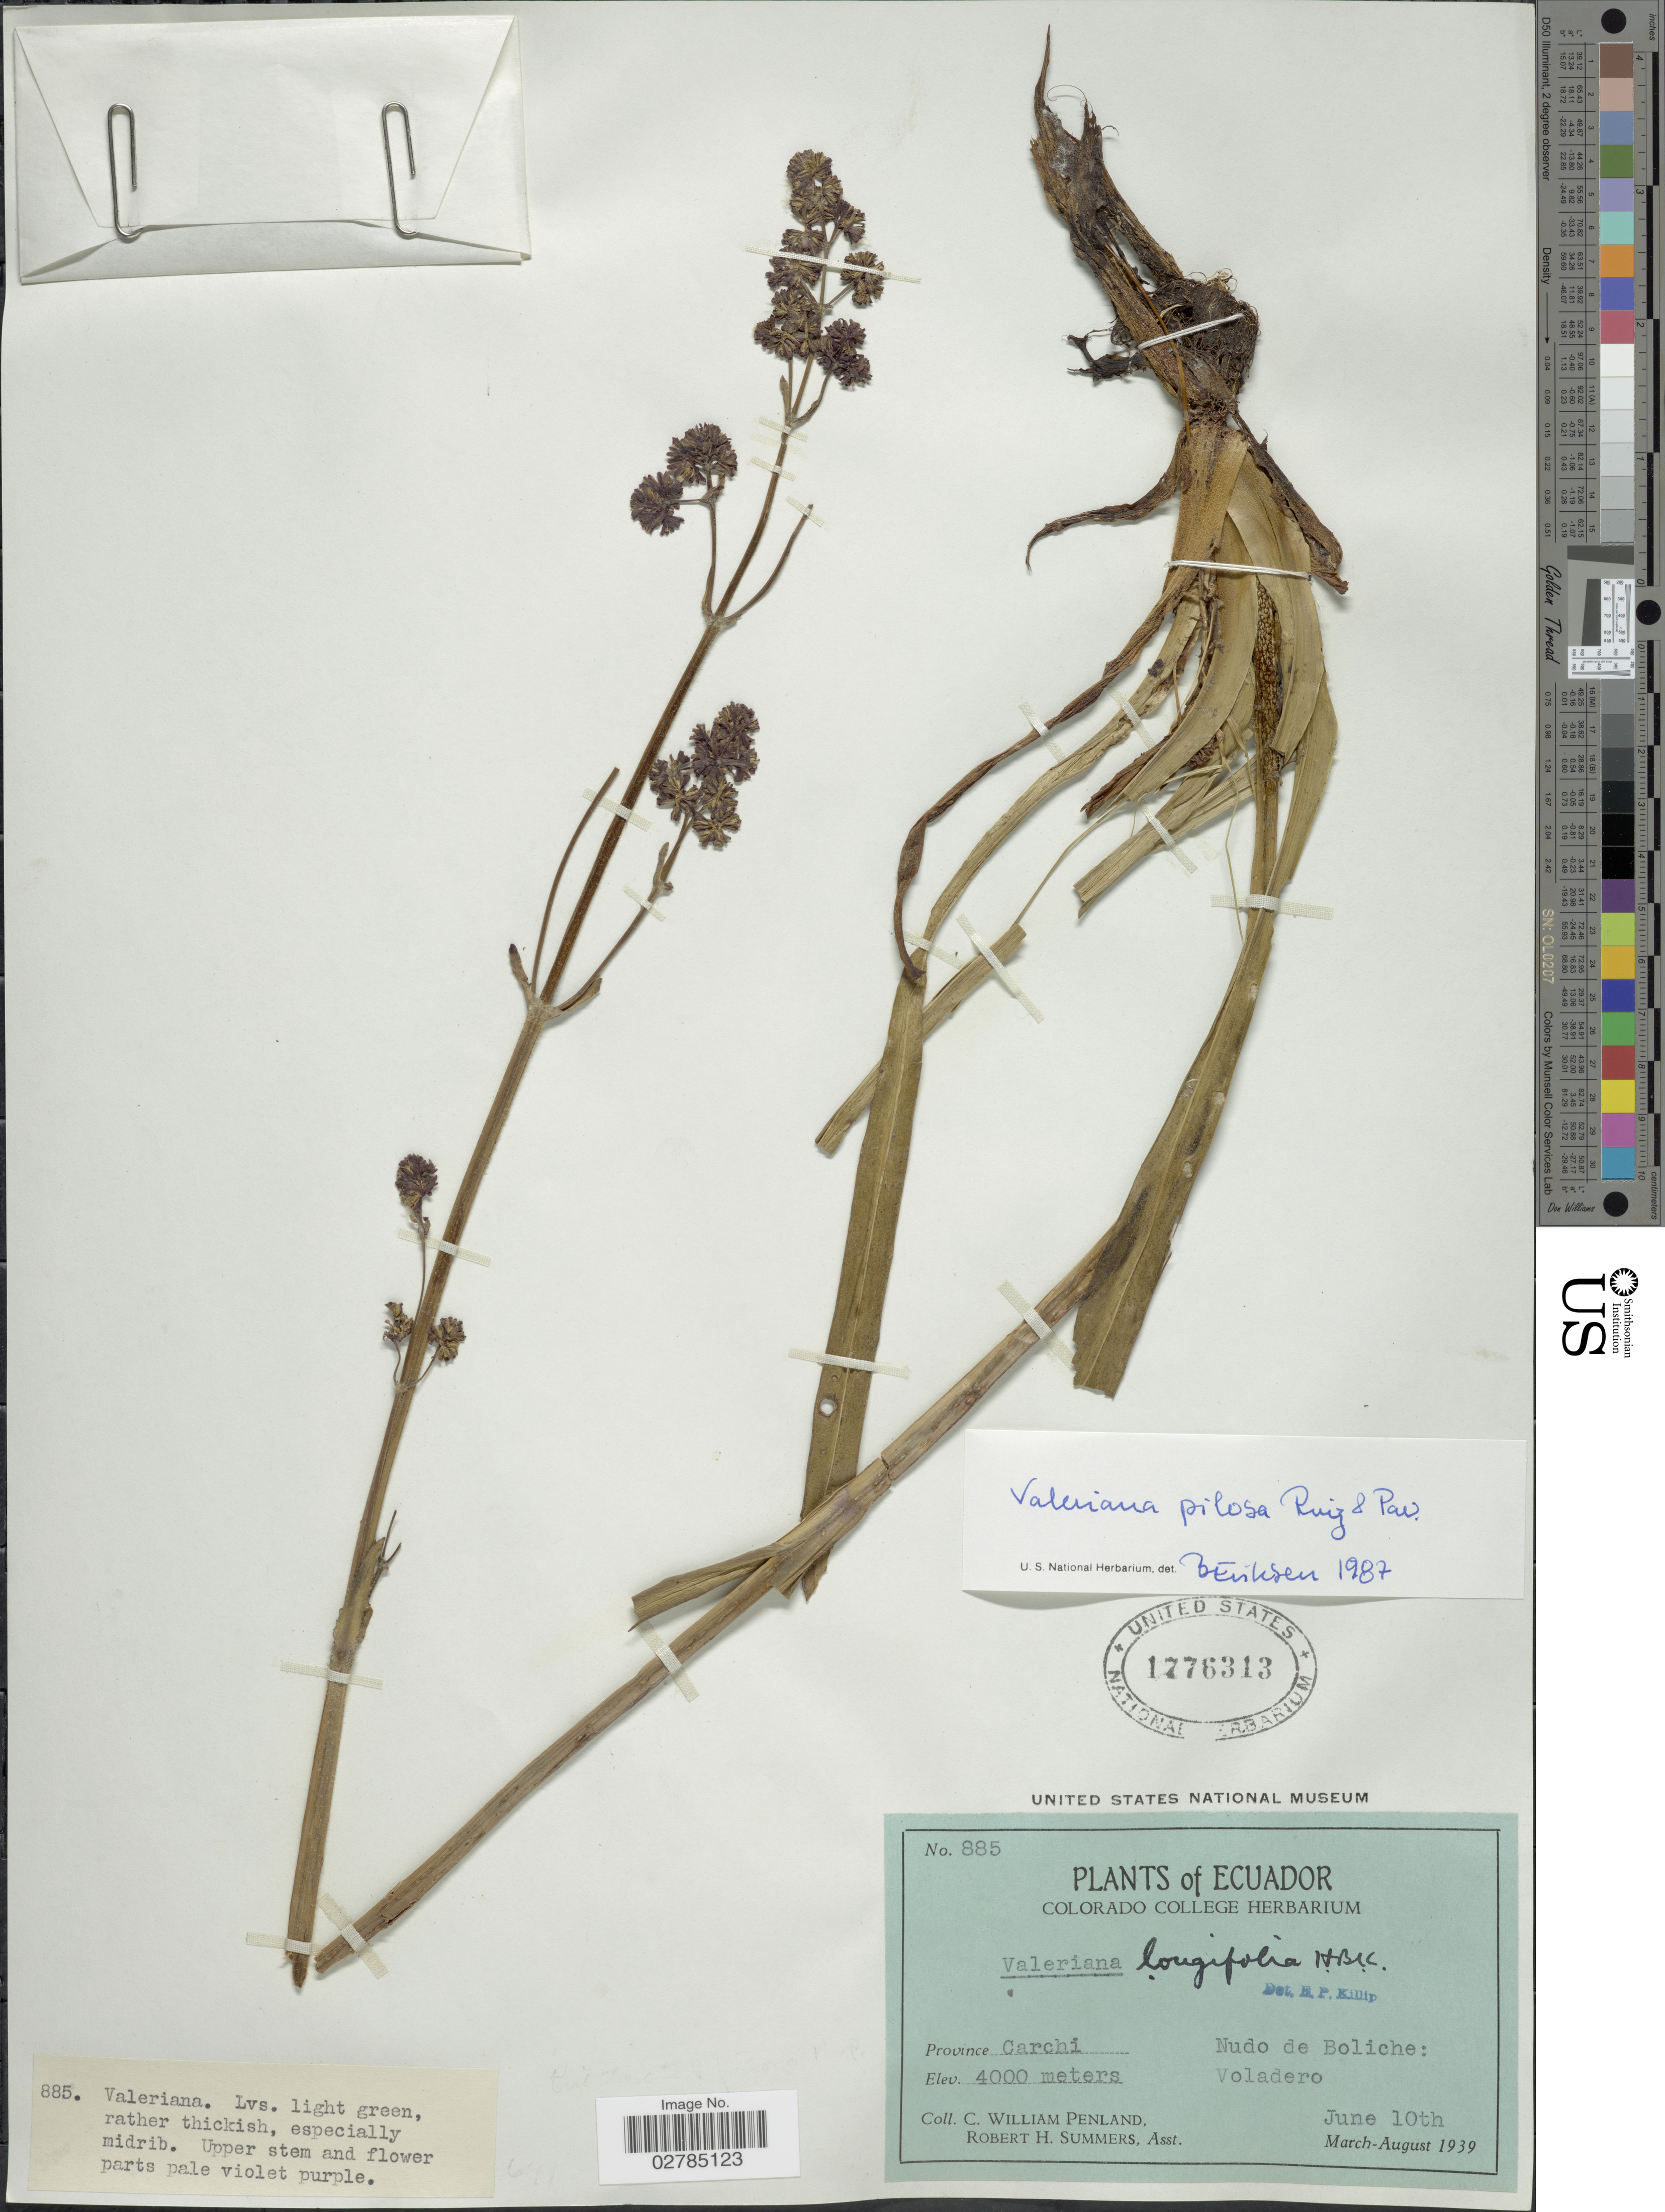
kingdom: Plantae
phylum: Tracheophyta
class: Magnoliopsida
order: Dipsacales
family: Caprifoliaceae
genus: Valeriana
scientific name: Valeriana pilosa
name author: Ruiz & Pav.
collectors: C. W. Penland & R. Summers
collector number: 885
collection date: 1939-06-10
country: Ecuador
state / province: Carchi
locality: Nudo de Boliche, Voladero.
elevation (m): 4000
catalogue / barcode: US 1776313